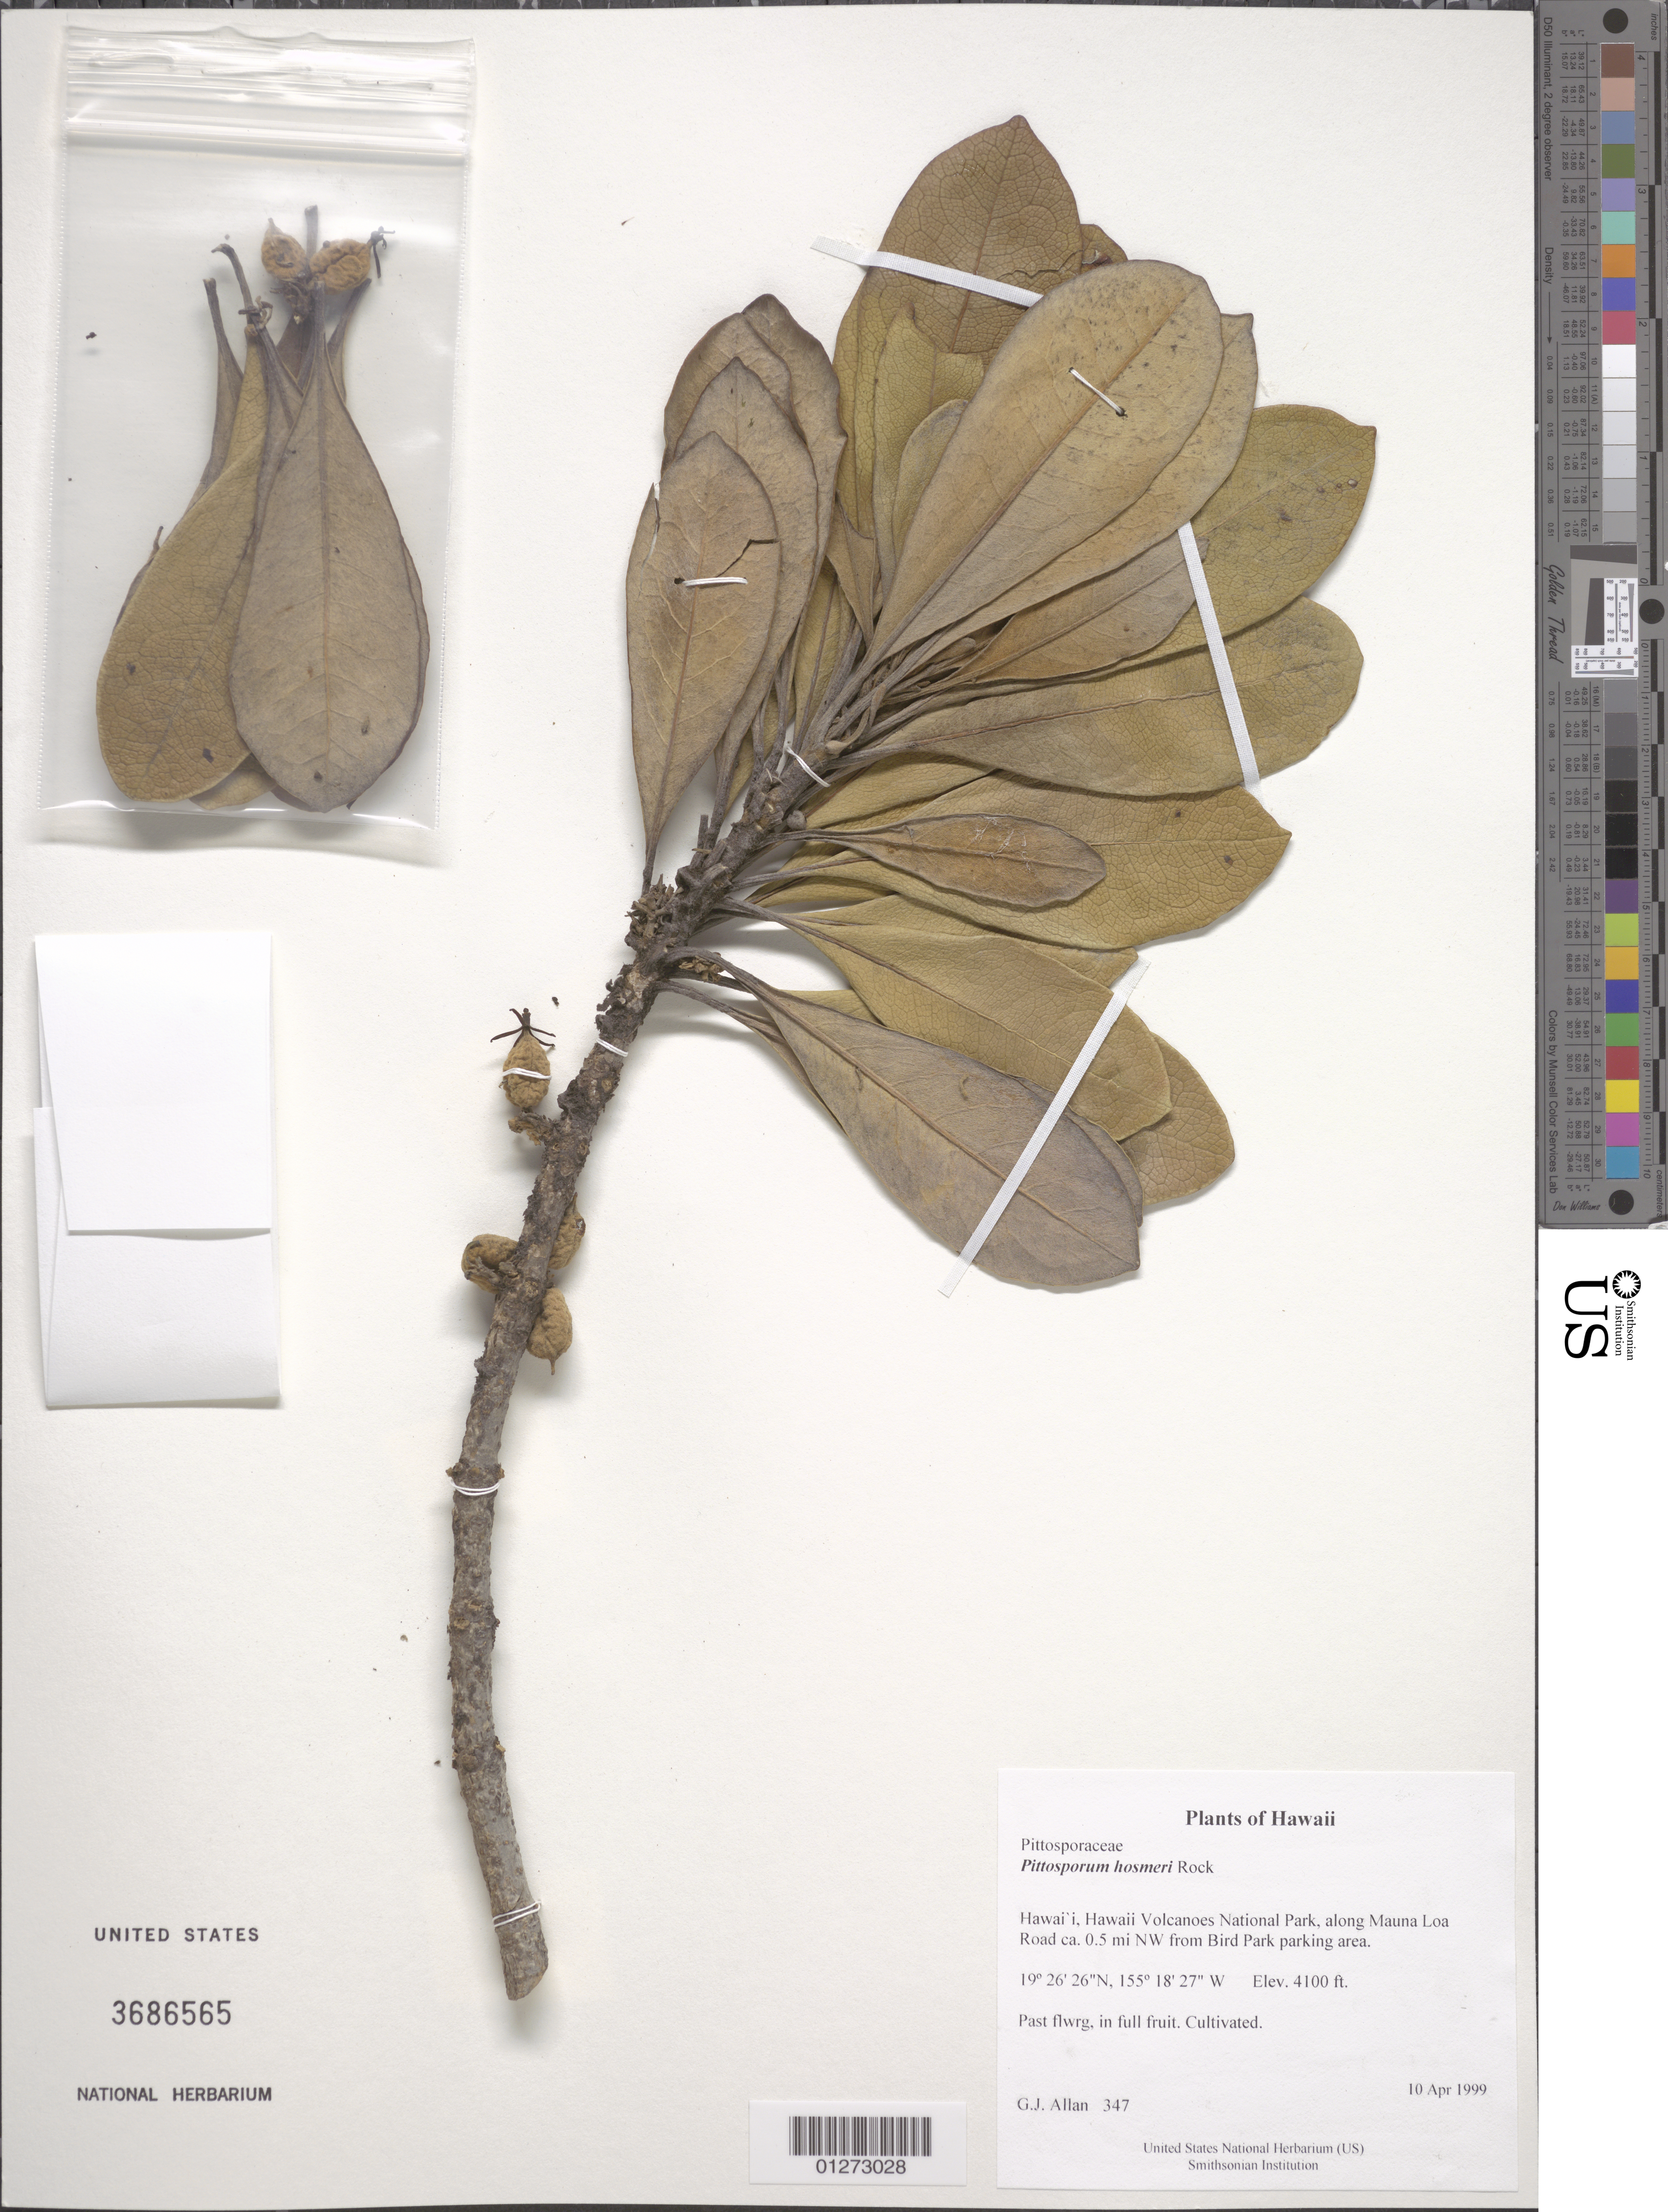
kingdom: Plantae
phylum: Tracheophyta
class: Magnoliopsida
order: Apiales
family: Pittosporaceae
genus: Pittosporum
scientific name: Pittosporum hosmeri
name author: Rock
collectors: G. Allan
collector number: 347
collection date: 1999-04-10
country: United States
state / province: Hawaii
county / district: Hawaii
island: Hawaii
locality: Hawaii Volcanoes National Park, along Mauna Loa Road ca. 0.5 mi NW from Bird Park parking area.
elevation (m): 1250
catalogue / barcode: US 3686565